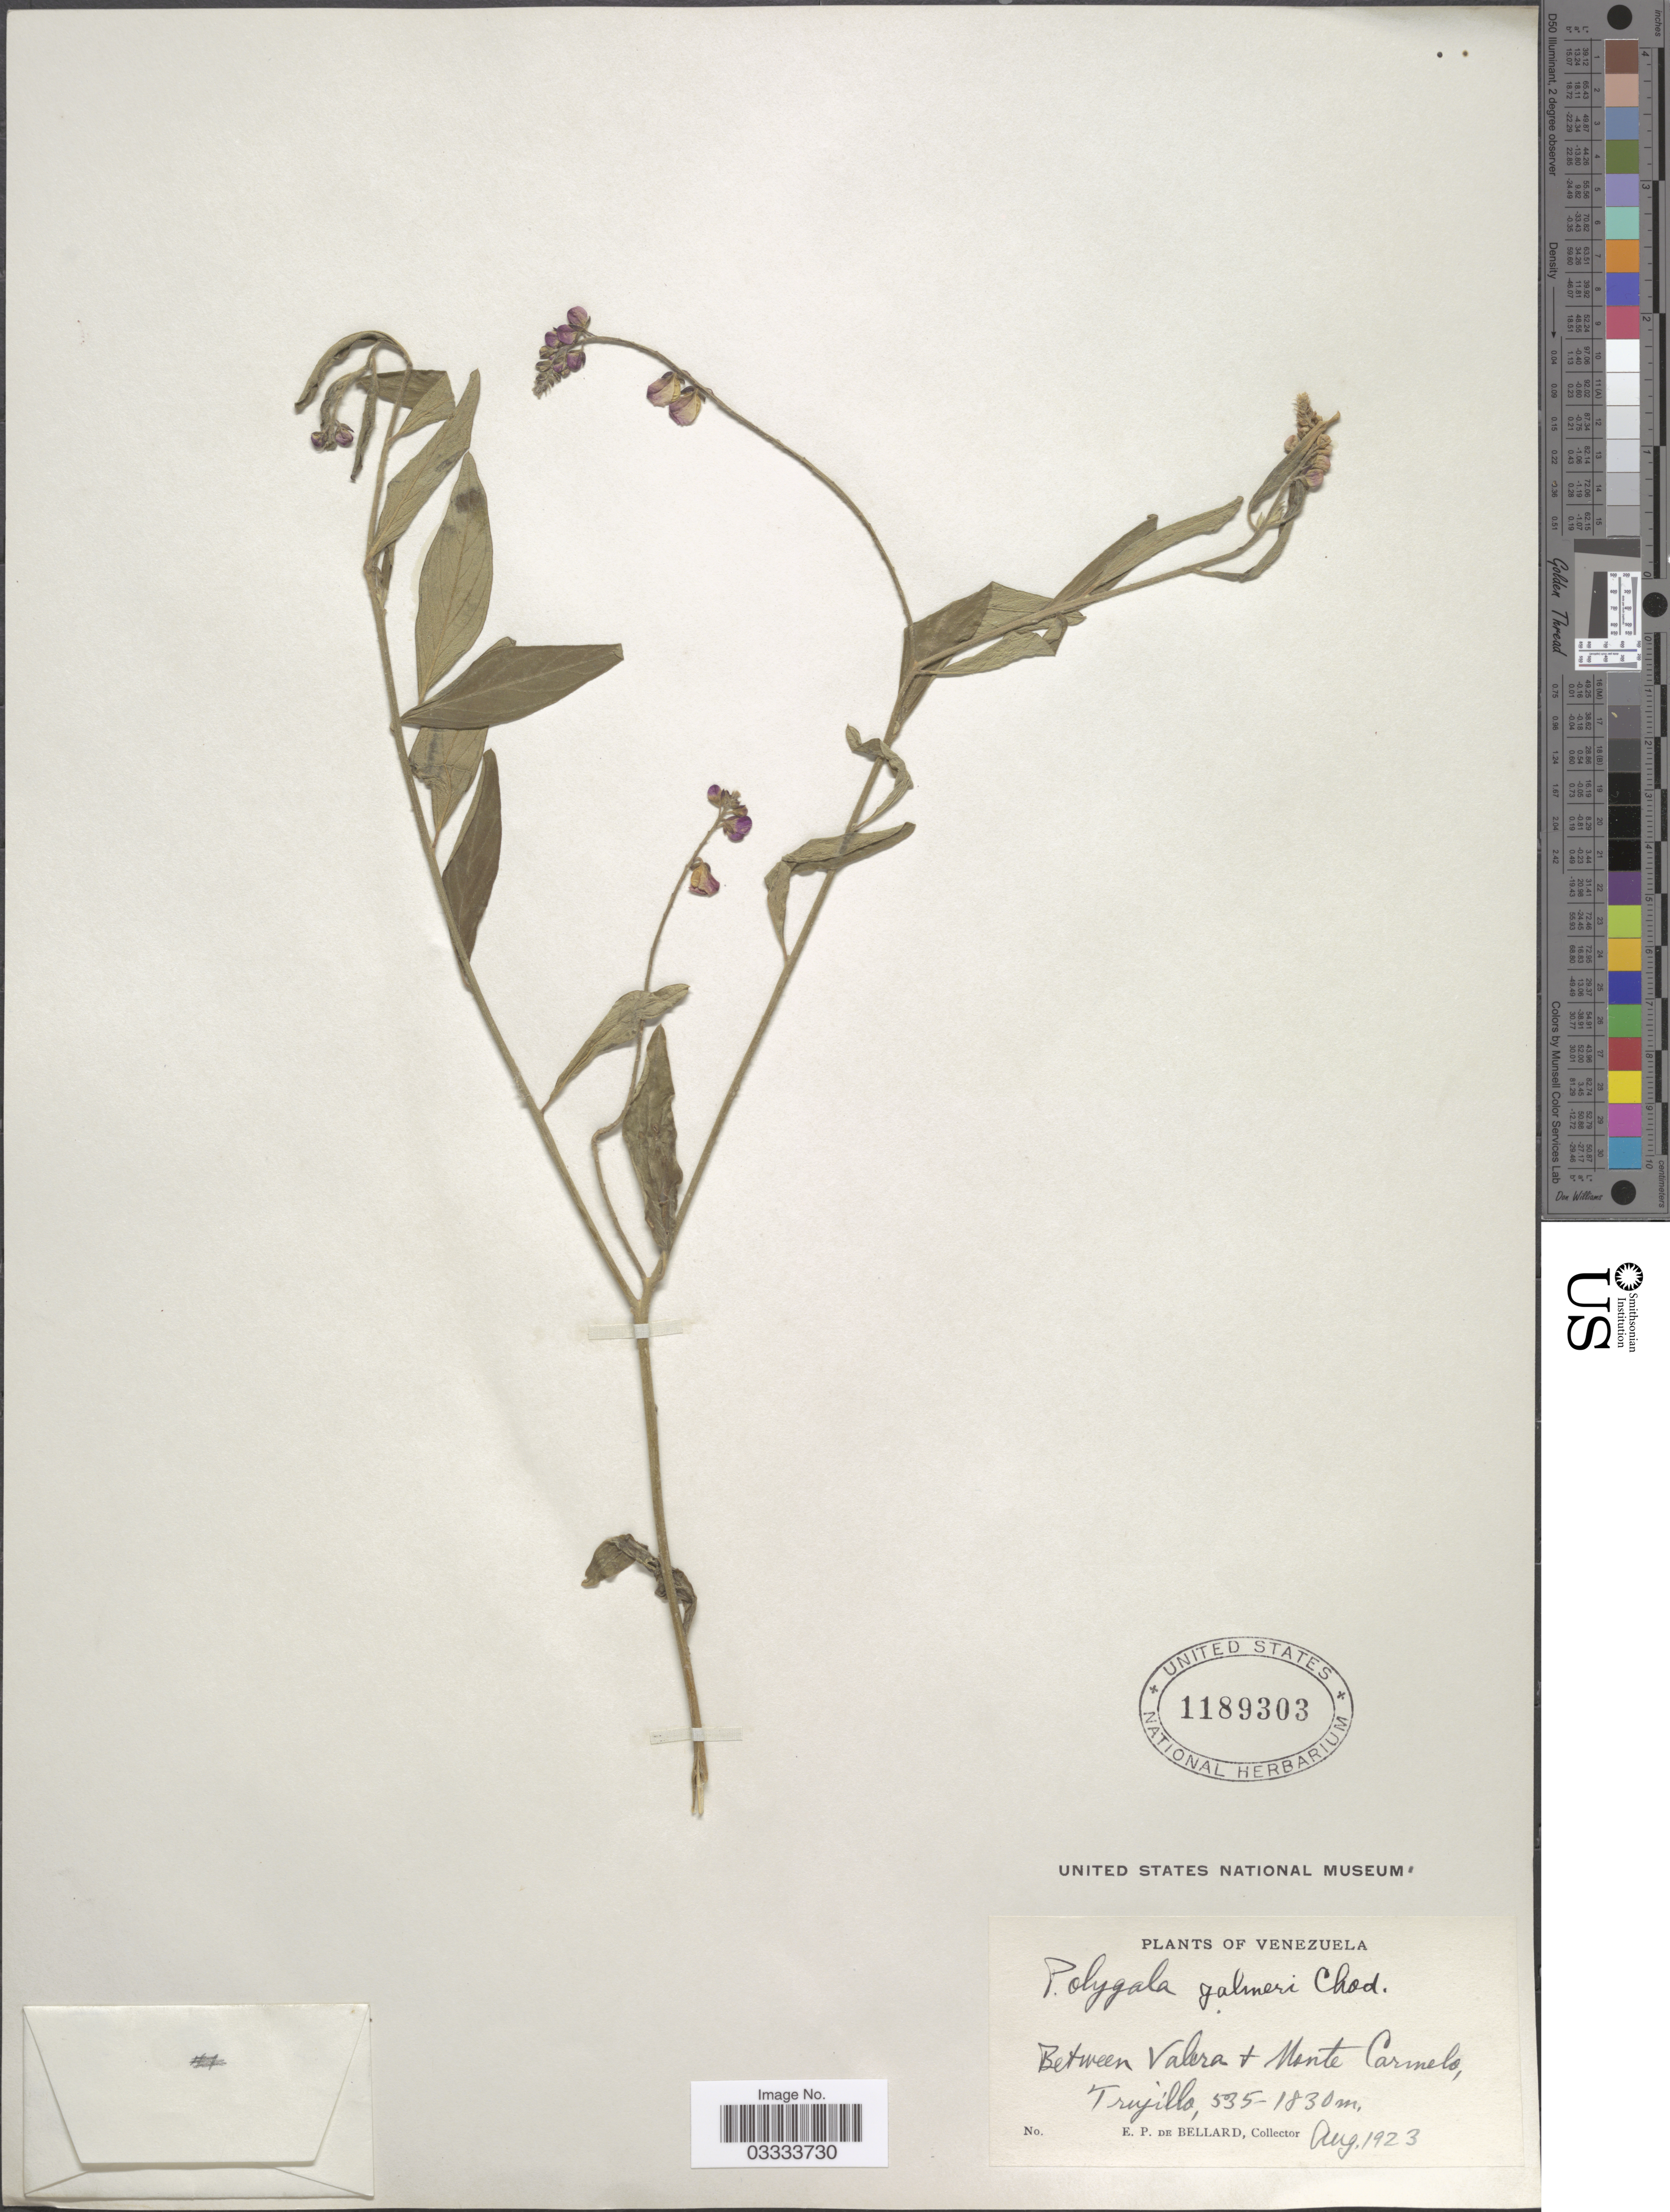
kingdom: Plantae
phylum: Tracheophyta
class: Magnoliopsida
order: Fabales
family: Polygalaceae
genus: Asemeia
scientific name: Asemeia galmeri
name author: (Chodat) J.F.B. Pastore & J.R. Abbott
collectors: E. de Bellard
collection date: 1923-08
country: Venezuela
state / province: Trujillo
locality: Between Valera + Monte Carmelo.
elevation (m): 535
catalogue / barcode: US 1189303